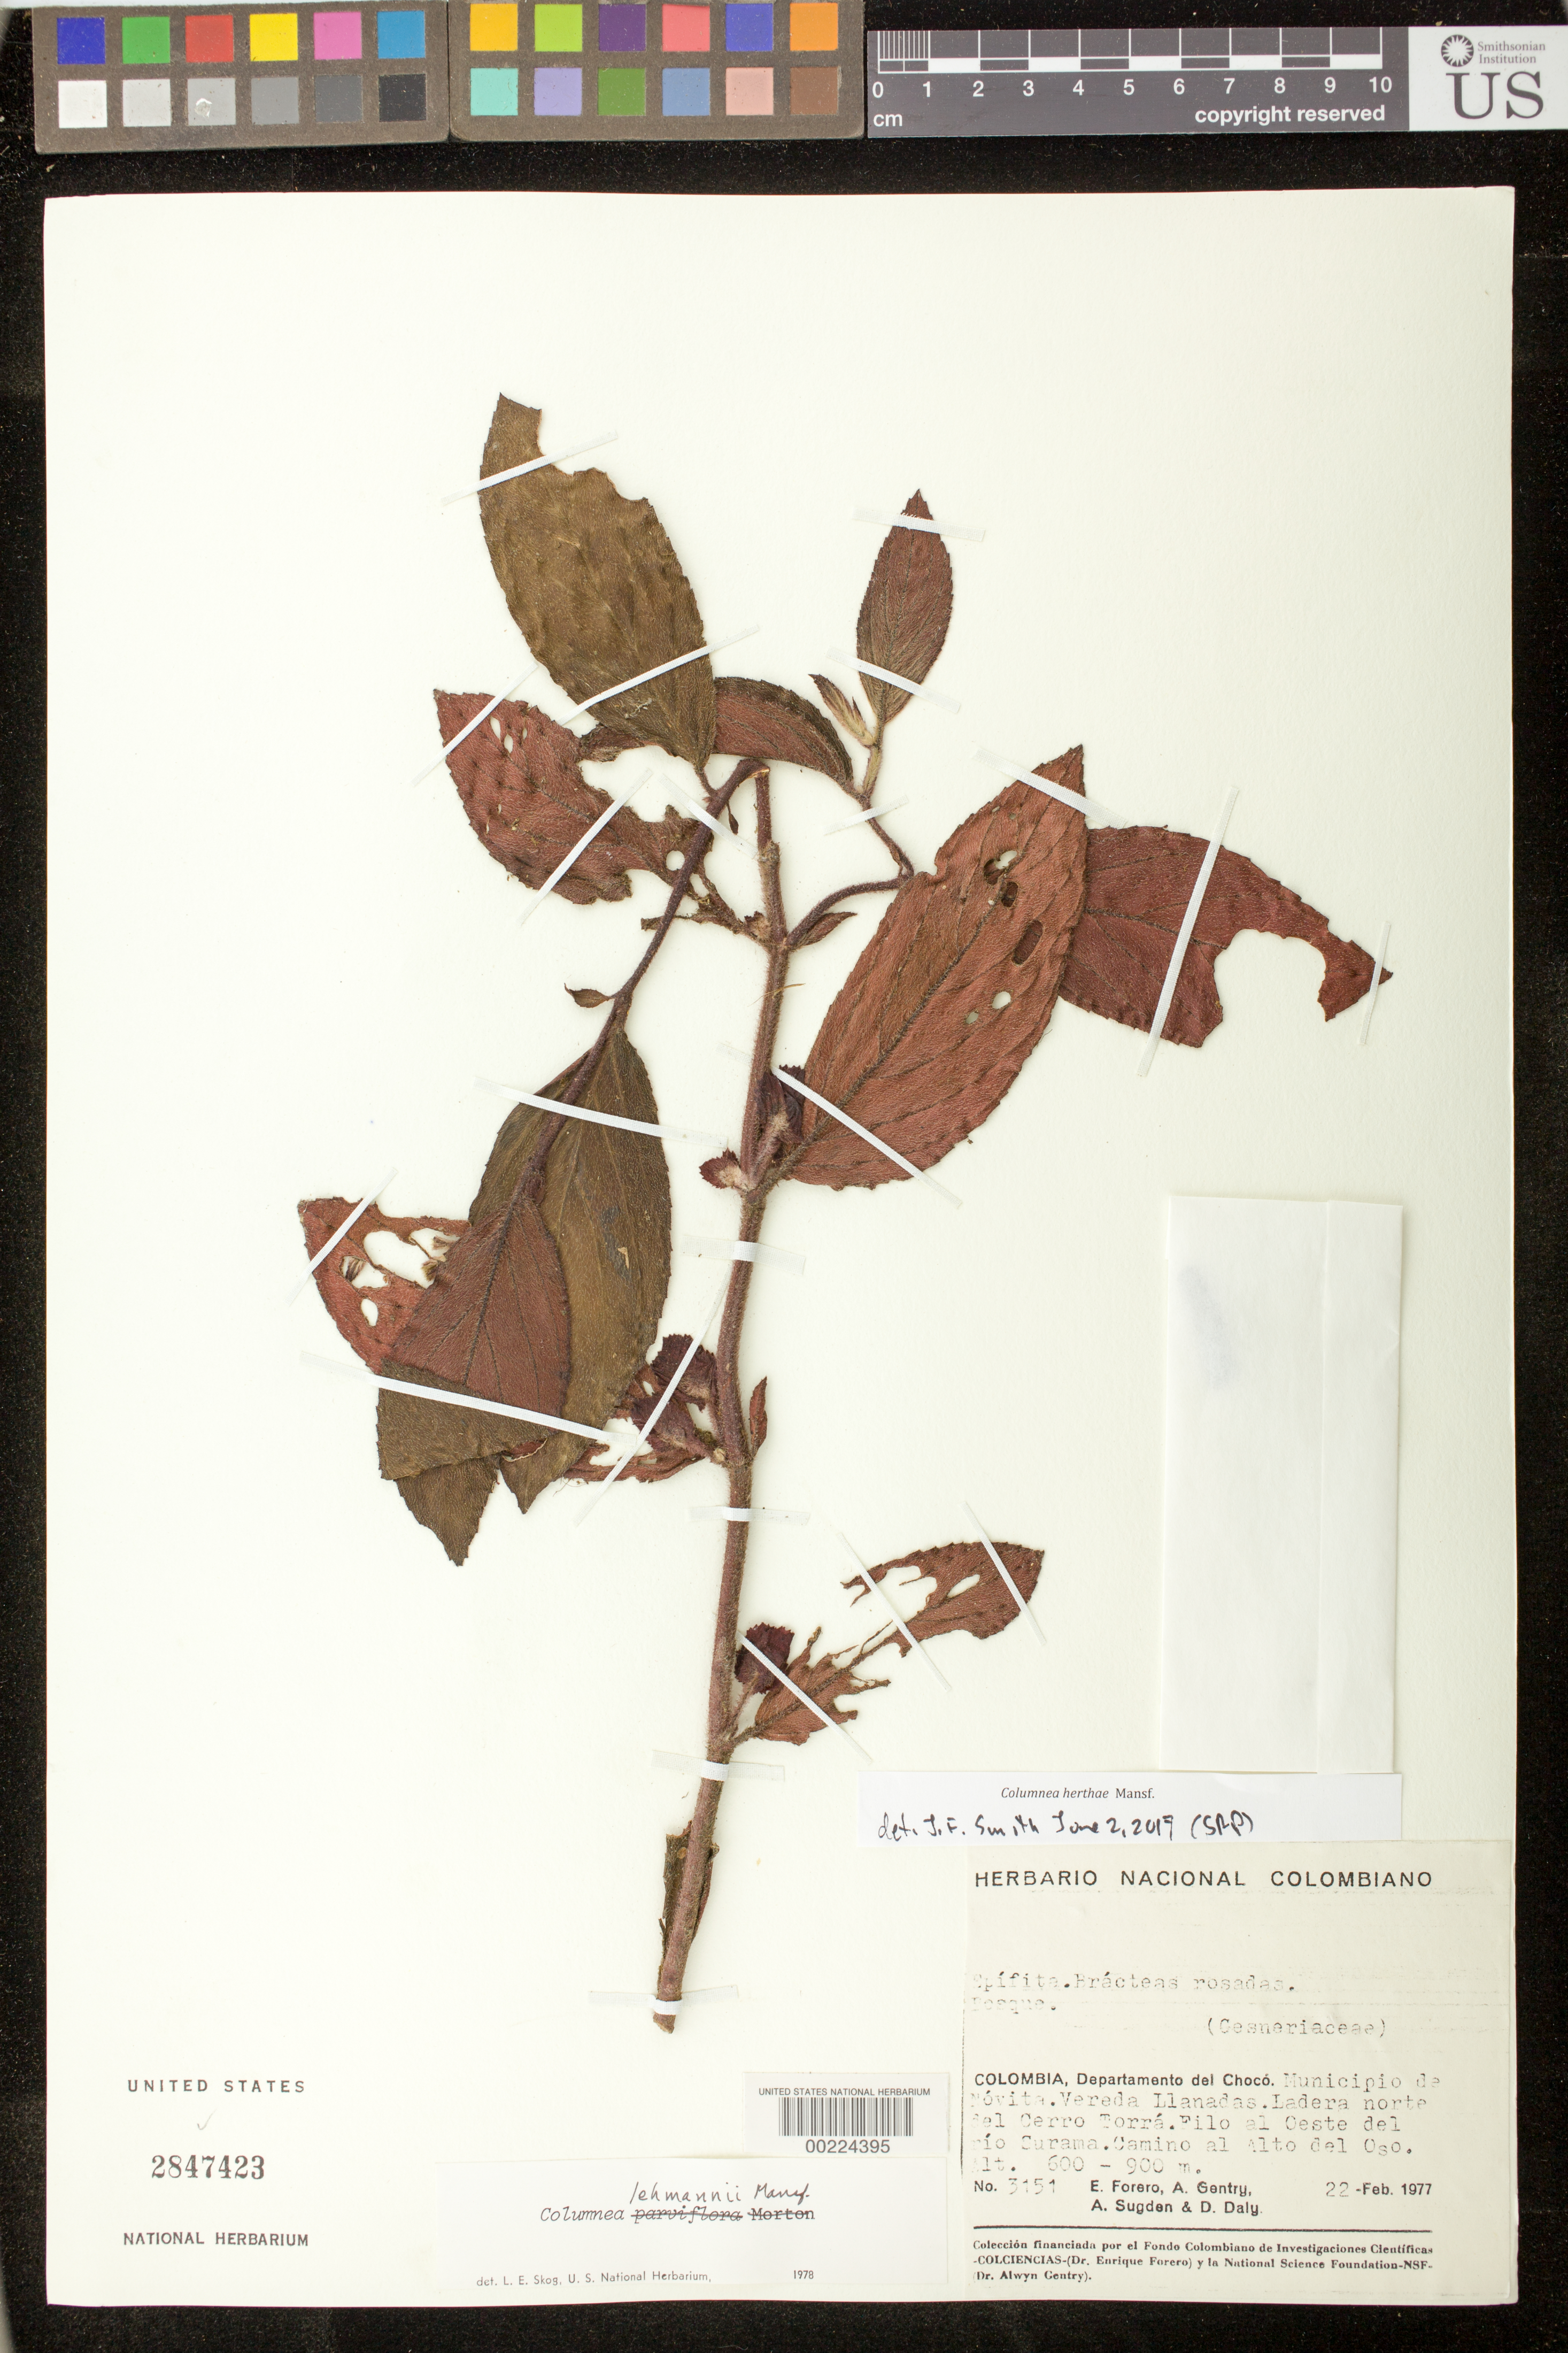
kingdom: Plantae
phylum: Tracheophyta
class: Magnoliopsida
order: Lamiales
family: Gesneriaceae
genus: Columnea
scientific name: Columnea lehmannii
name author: Mansf.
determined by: Clark, J. L.; Skog, Laurence E.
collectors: E. Forero, A. H. Gentry, A. Sugden & D. C. Daly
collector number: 3151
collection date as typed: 22 Feb 1977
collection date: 1977-02-22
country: Colombia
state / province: Chocó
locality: Mun. of Novita, Llanadas path, north slope of Cerro Torra , border W of Rio Surama, road to Alto del Oso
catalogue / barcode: US 2847423